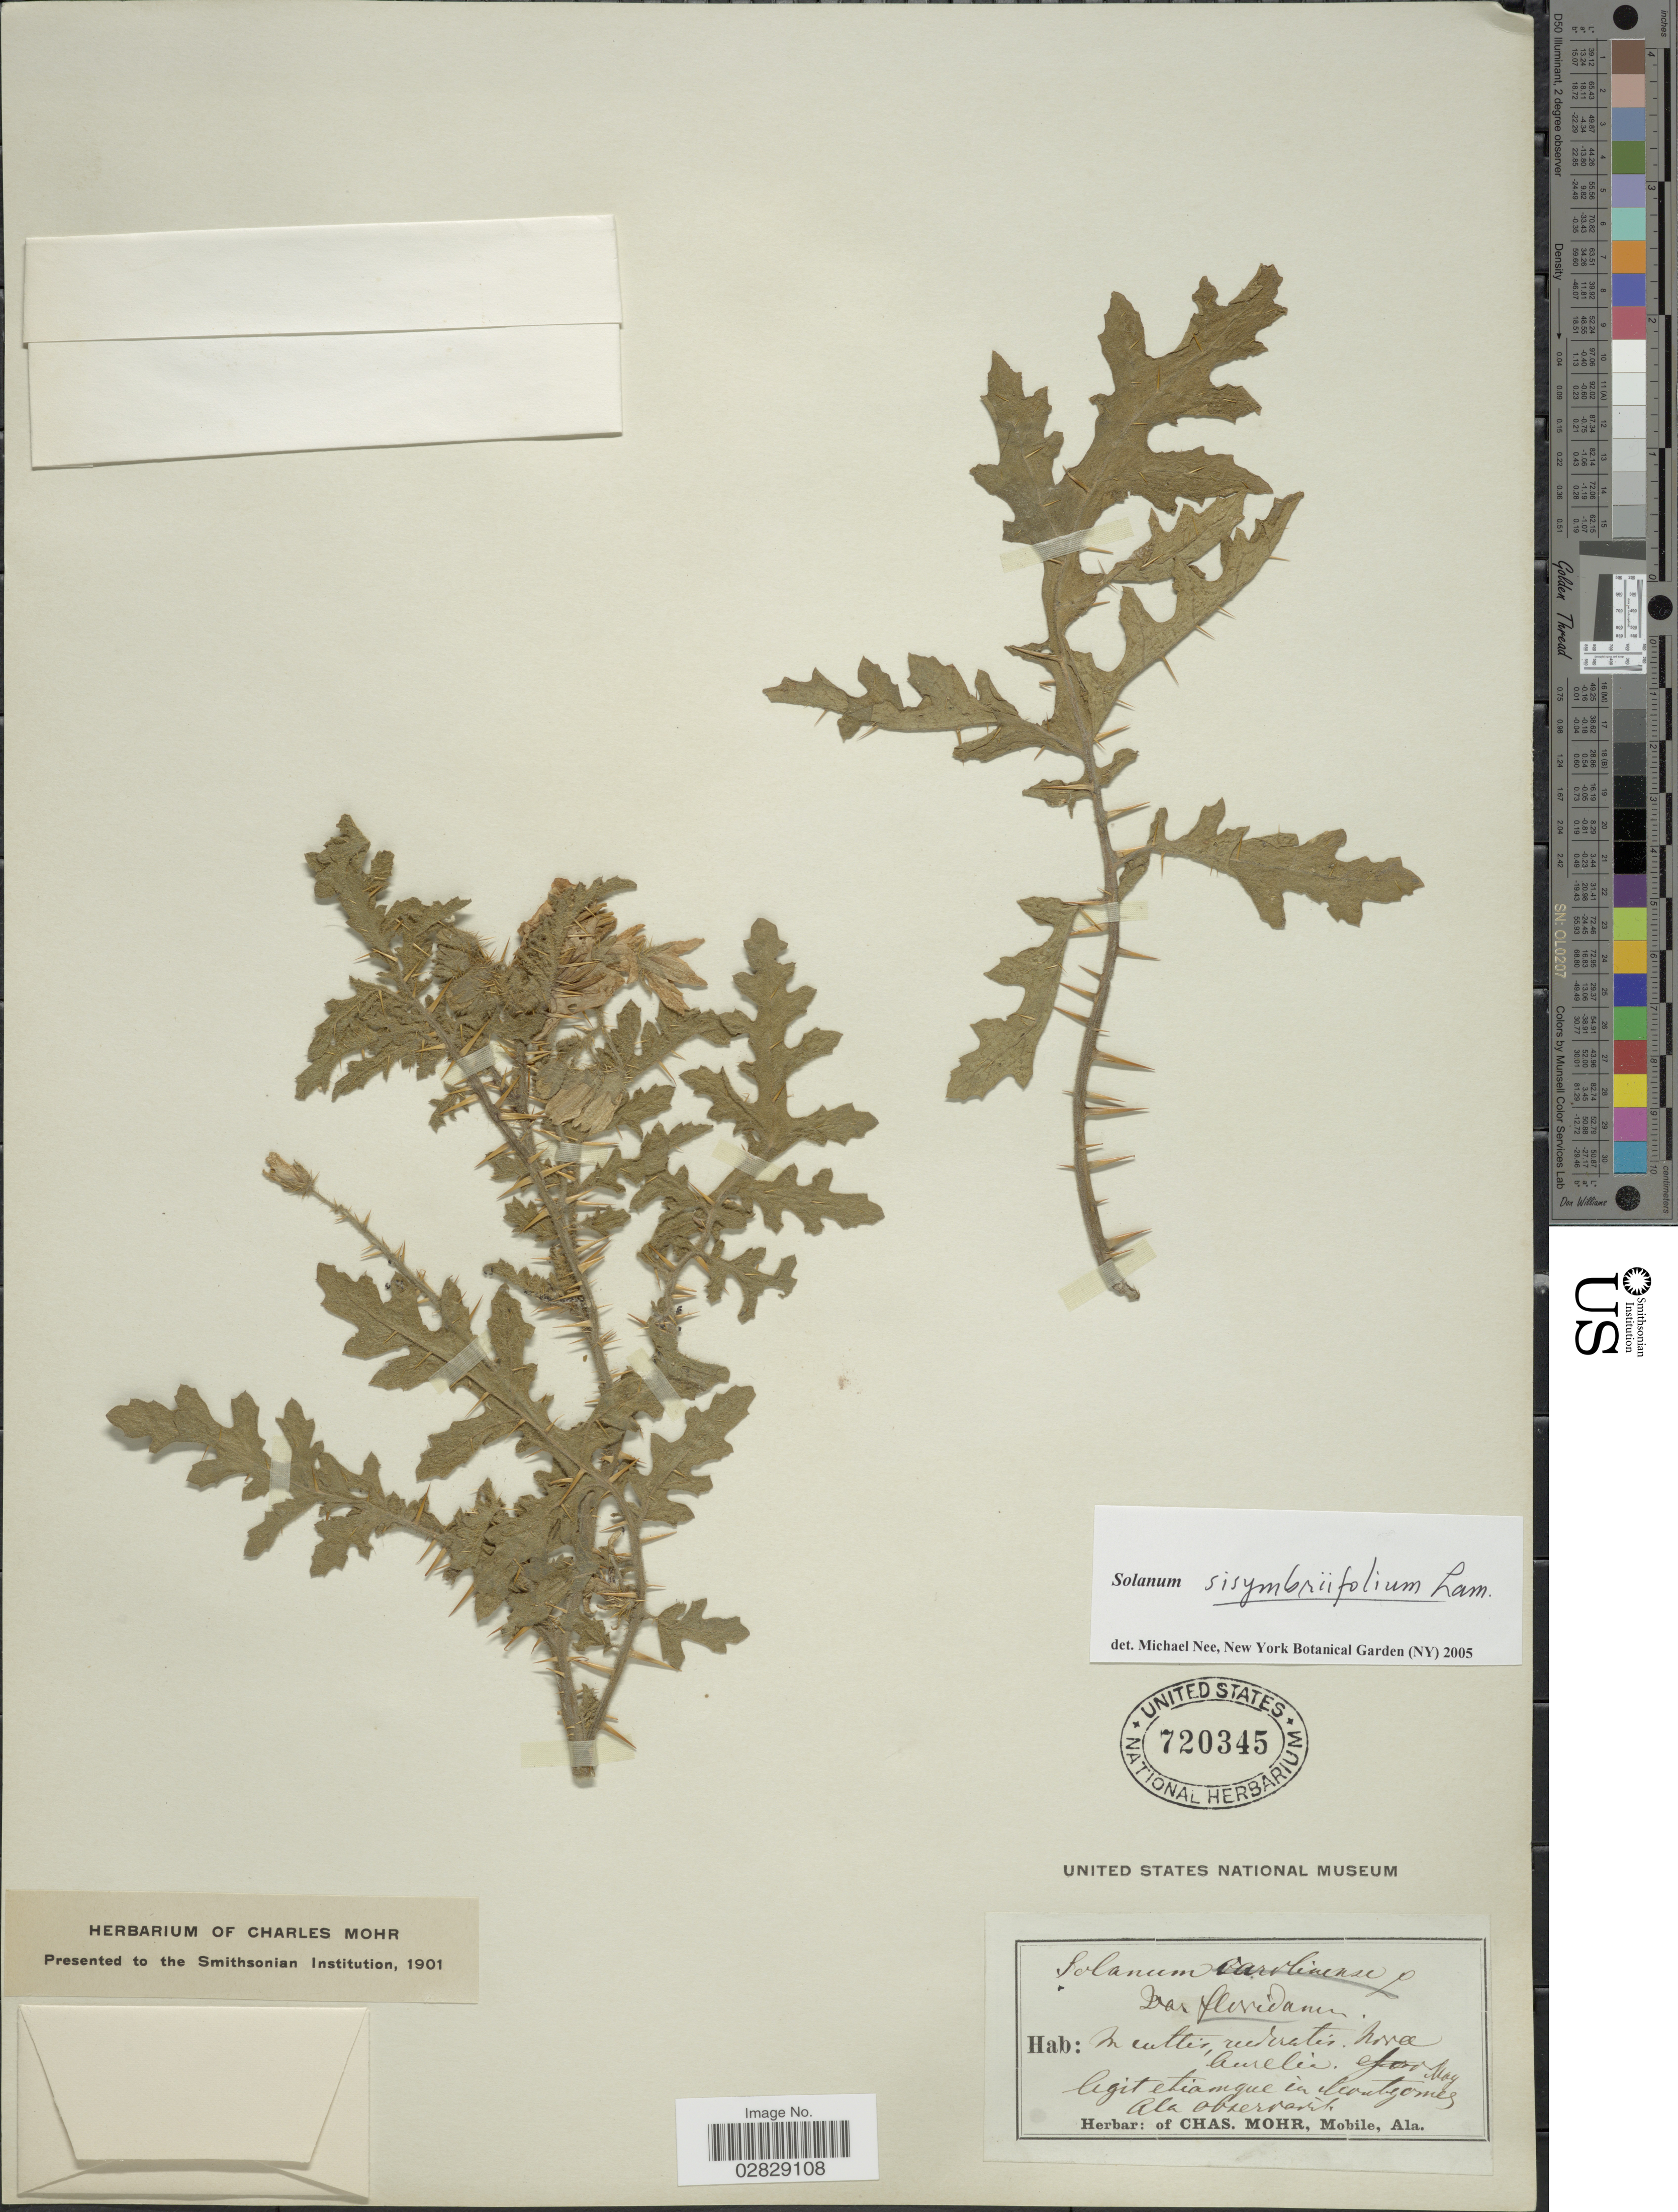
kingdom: Plantae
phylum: Tracheophyta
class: Magnoliopsida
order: Solanales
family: Solanaceae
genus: Solanum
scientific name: Solanum sisymbrifolium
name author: Lam.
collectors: ex herb. Charles Mohr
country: United States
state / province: Alabama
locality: In Montgomery.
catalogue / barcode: US 720345